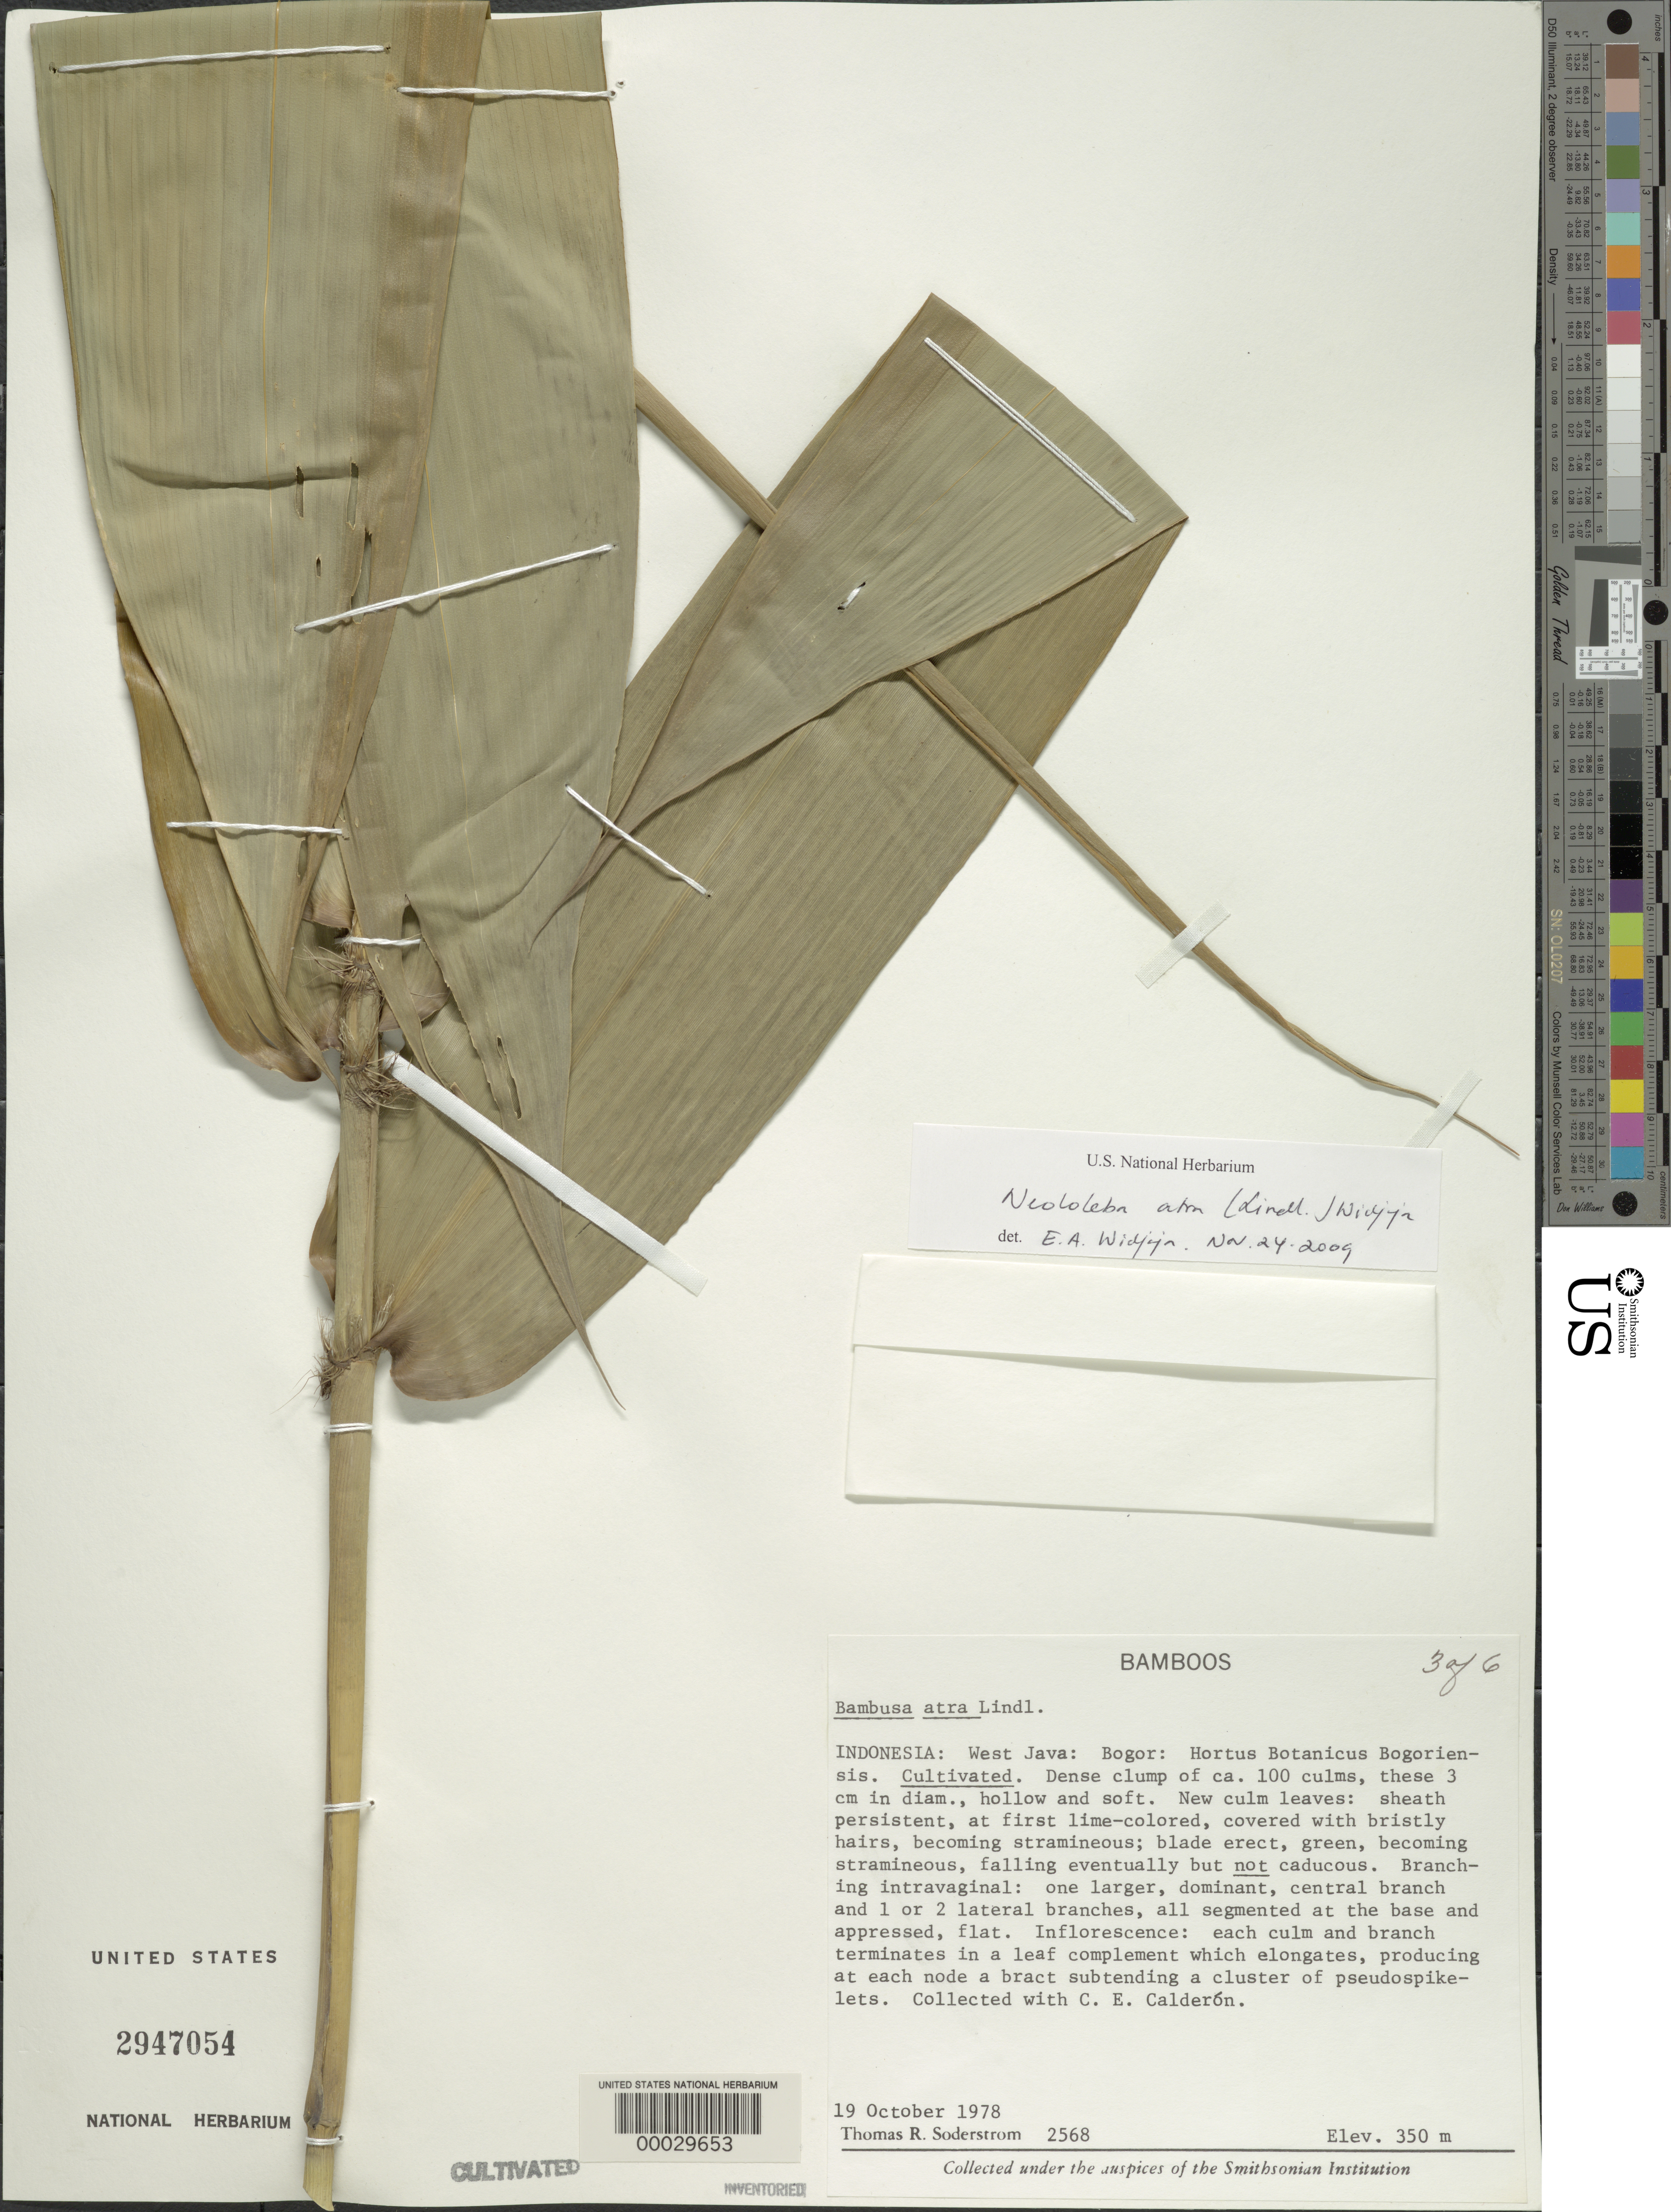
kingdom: Plantae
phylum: Tracheophyta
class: Liliopsida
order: Poales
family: Poaceae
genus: Neololeba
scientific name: Neololeba atra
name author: (Lindl.) Widjaja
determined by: Widjaja, E. A.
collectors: C. E. Calderón & T. R. Soderstrom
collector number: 2568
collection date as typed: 19 Oct 1978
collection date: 1978-10-19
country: Indonesia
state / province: Java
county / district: Jawa Barat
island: Java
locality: Bogor: Hortus Botanicus Bogoriensis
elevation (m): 350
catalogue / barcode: US 2947054